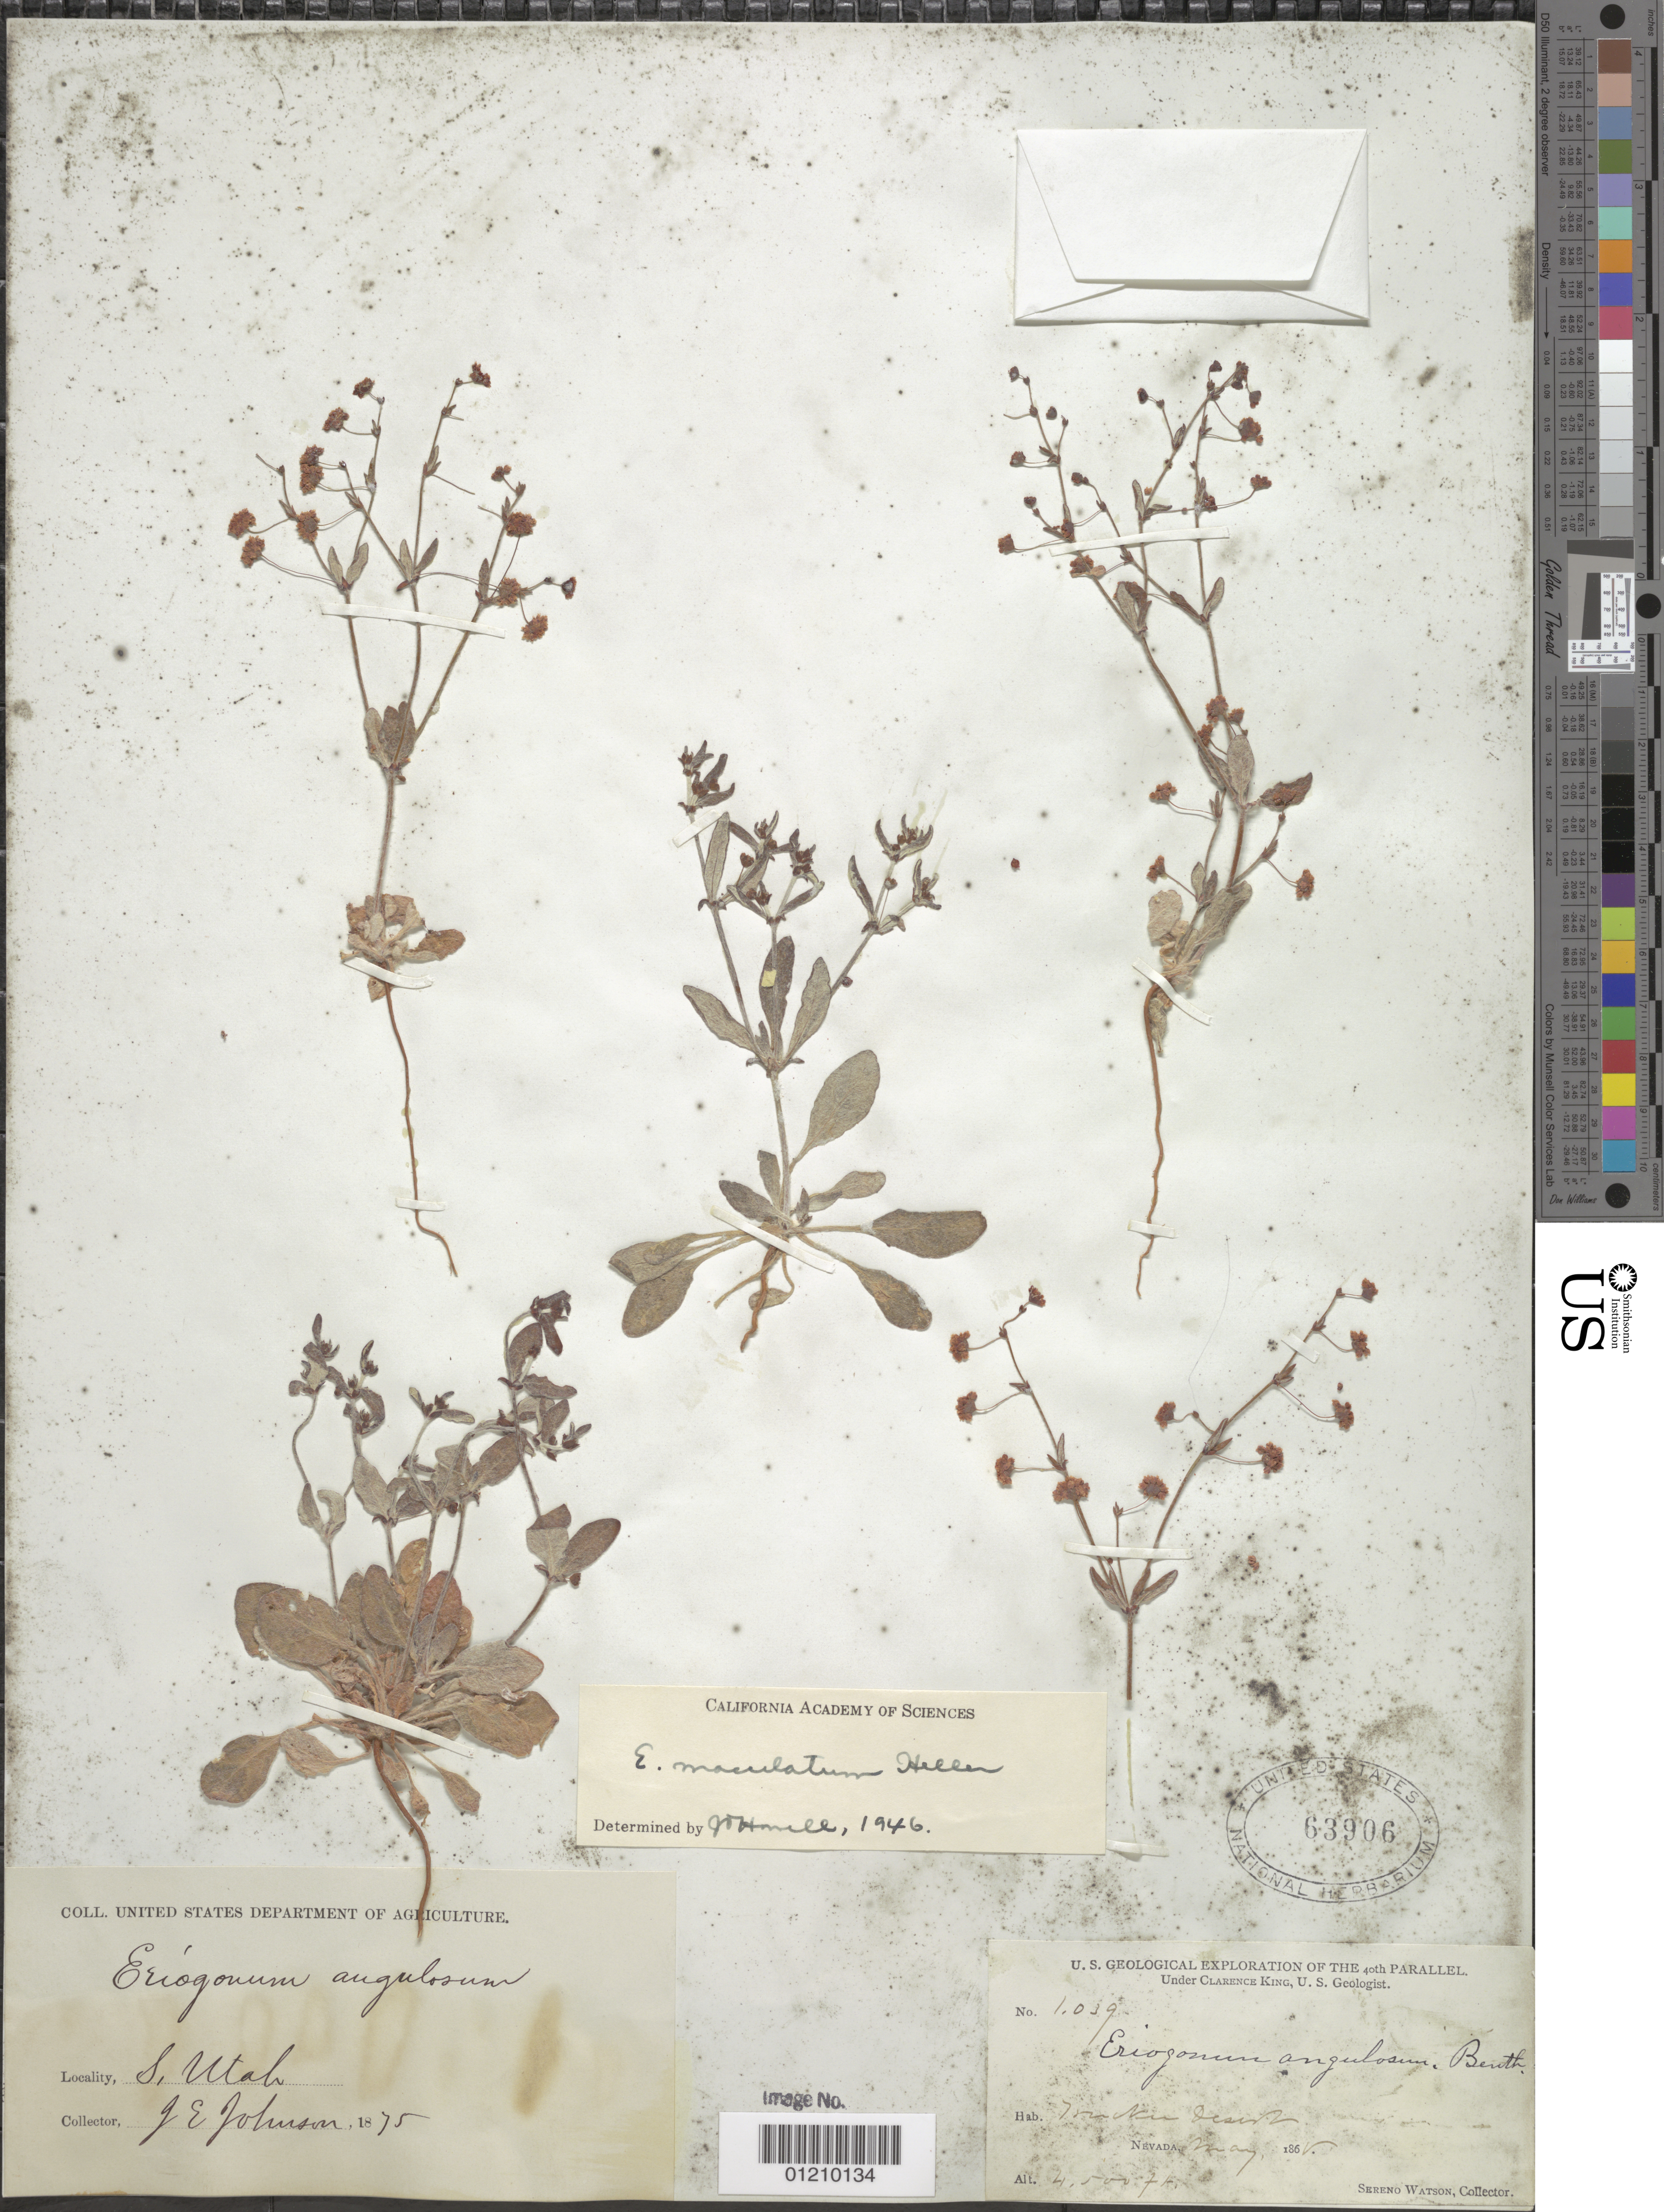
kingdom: Plantae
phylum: Tracheophyta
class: Magnoliopsida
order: Caryophyllales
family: Polygonaceae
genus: Eriogonum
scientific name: Eriogonum maculatum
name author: A. Heller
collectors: S. Watson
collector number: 1039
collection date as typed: May 1868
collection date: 1868-05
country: United States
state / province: Nevada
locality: Truckee Desert.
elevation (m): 1372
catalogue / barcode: US 63906